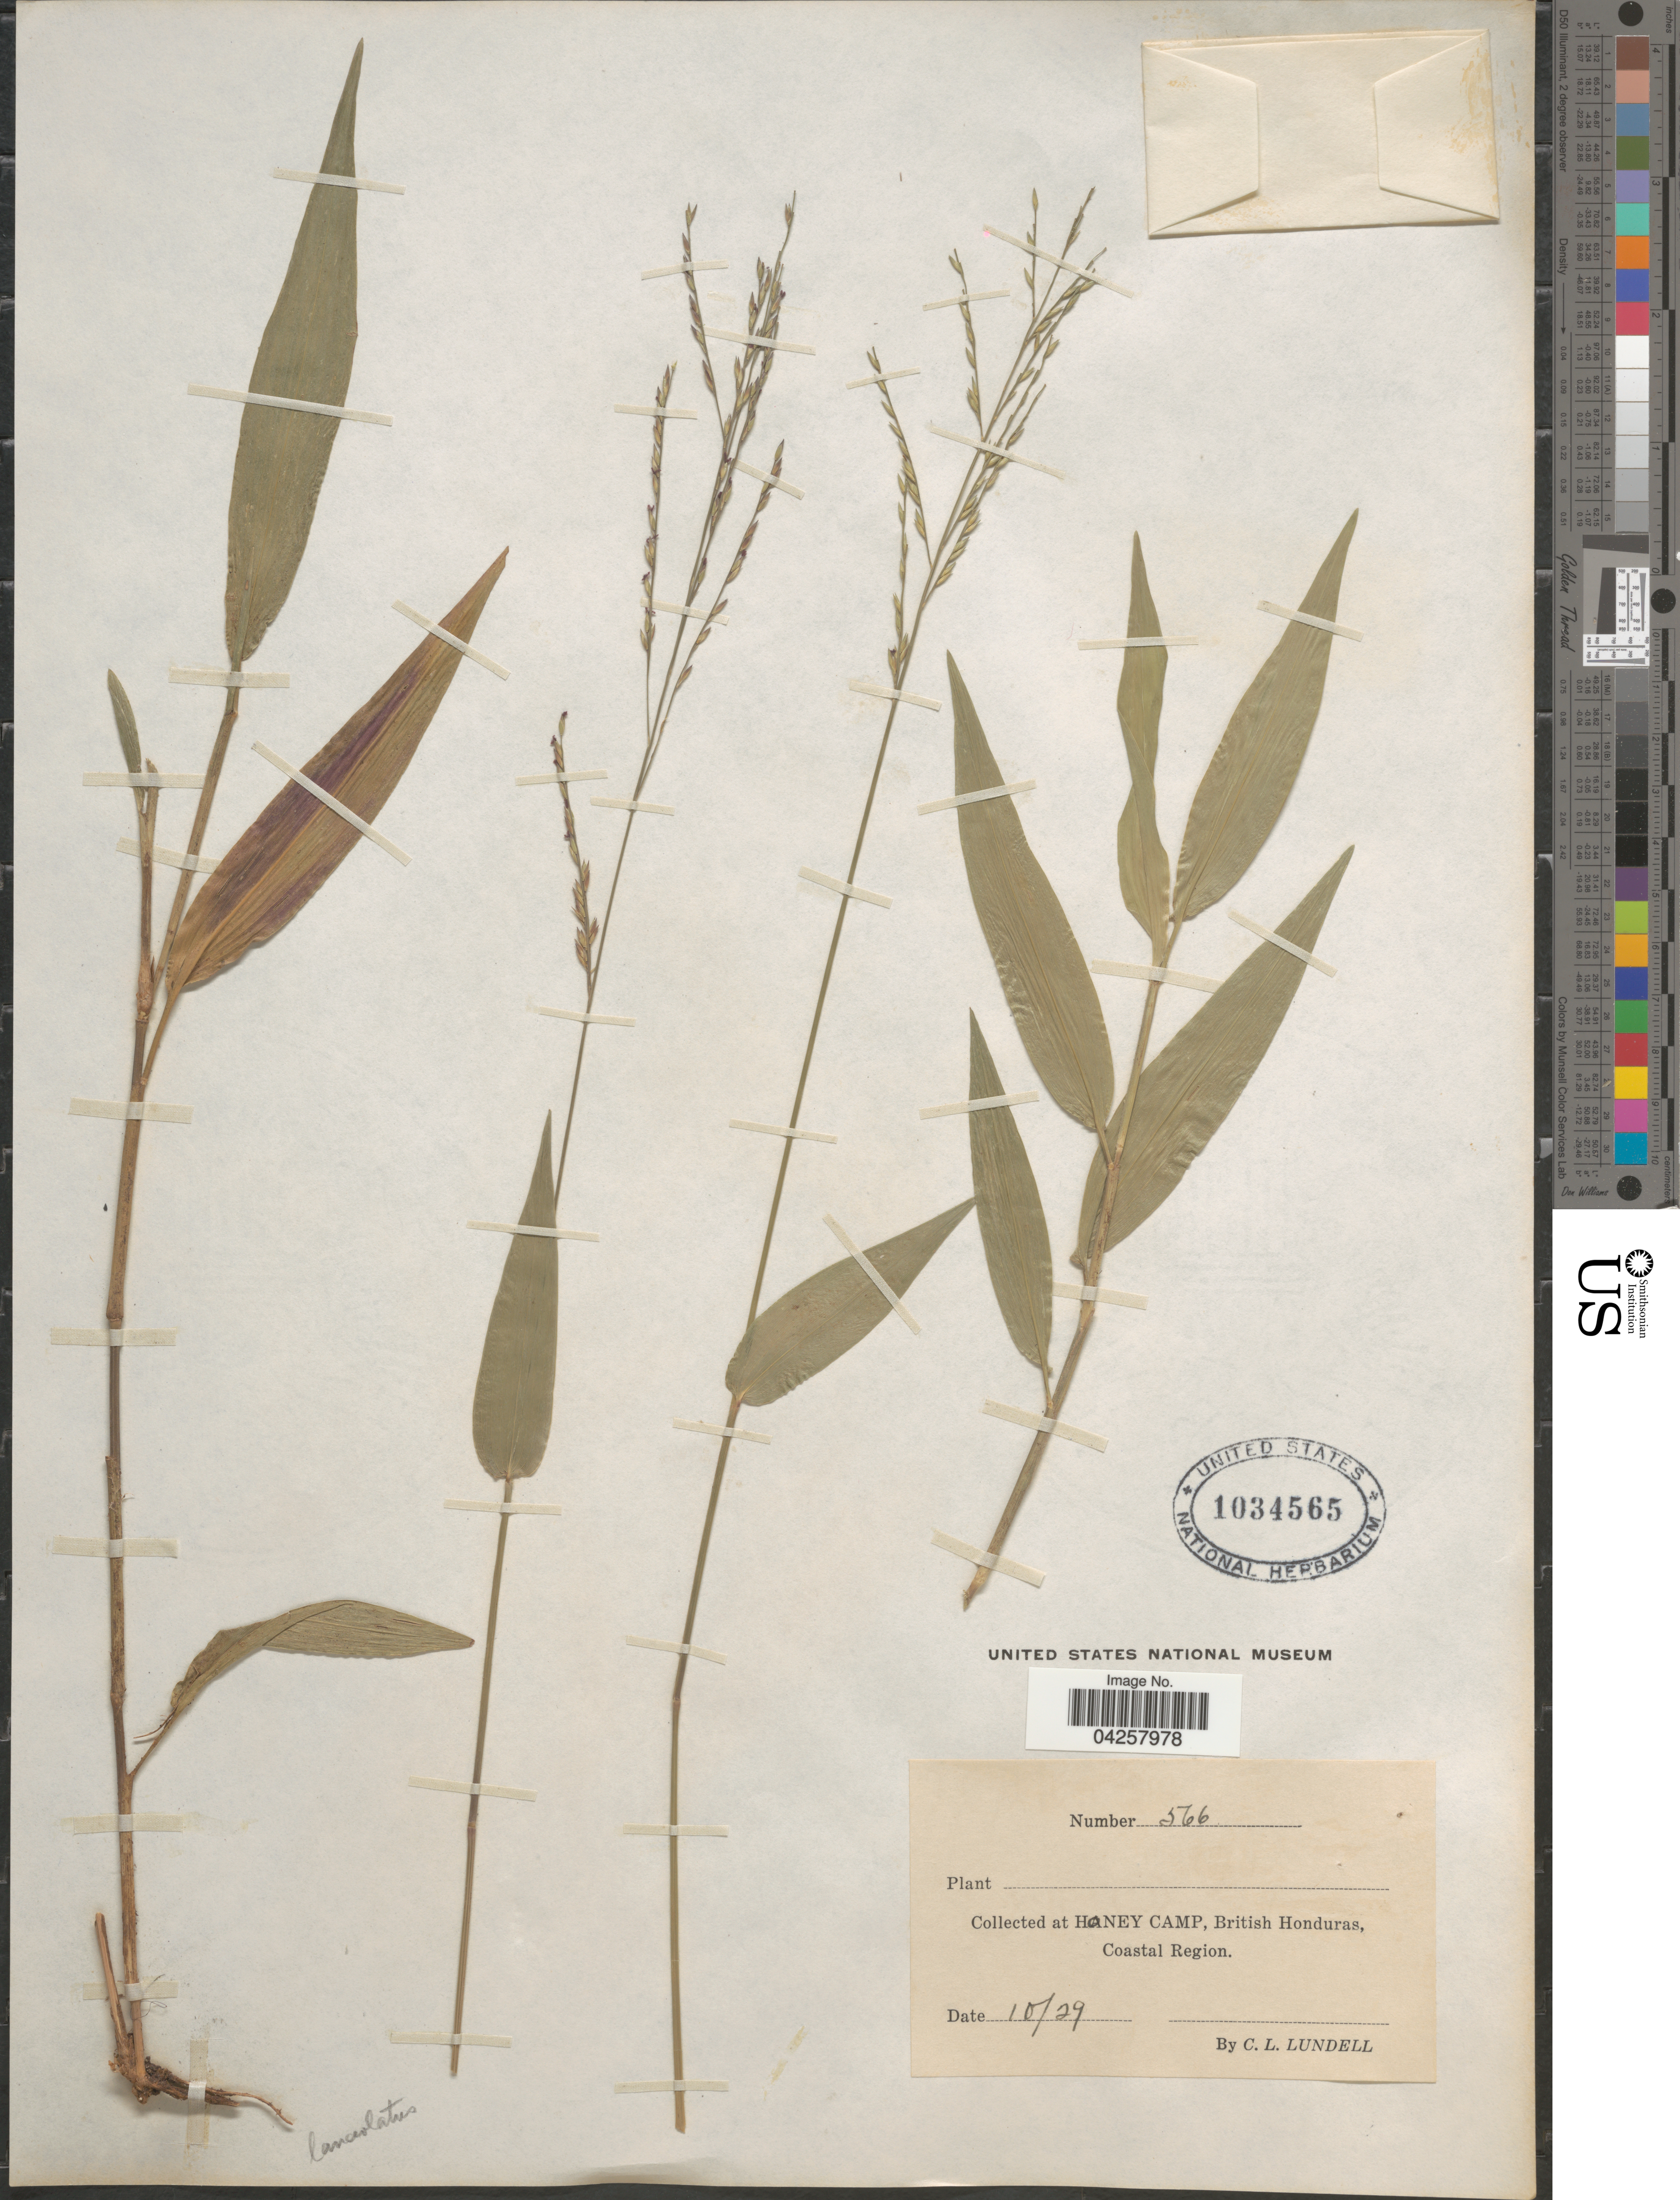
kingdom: Plantae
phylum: Tracheophyta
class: Liliopsida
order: Poales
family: Poaceae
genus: Ichnanthus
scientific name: Ichnanthus lanceolatus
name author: Scribn. & J.G. Sm.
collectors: C. L. Lundell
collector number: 566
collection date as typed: Transcribed d/m/y: /10/29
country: Belize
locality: At Honey Camp, British Honduras, Coastal Region.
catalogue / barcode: US 1034565